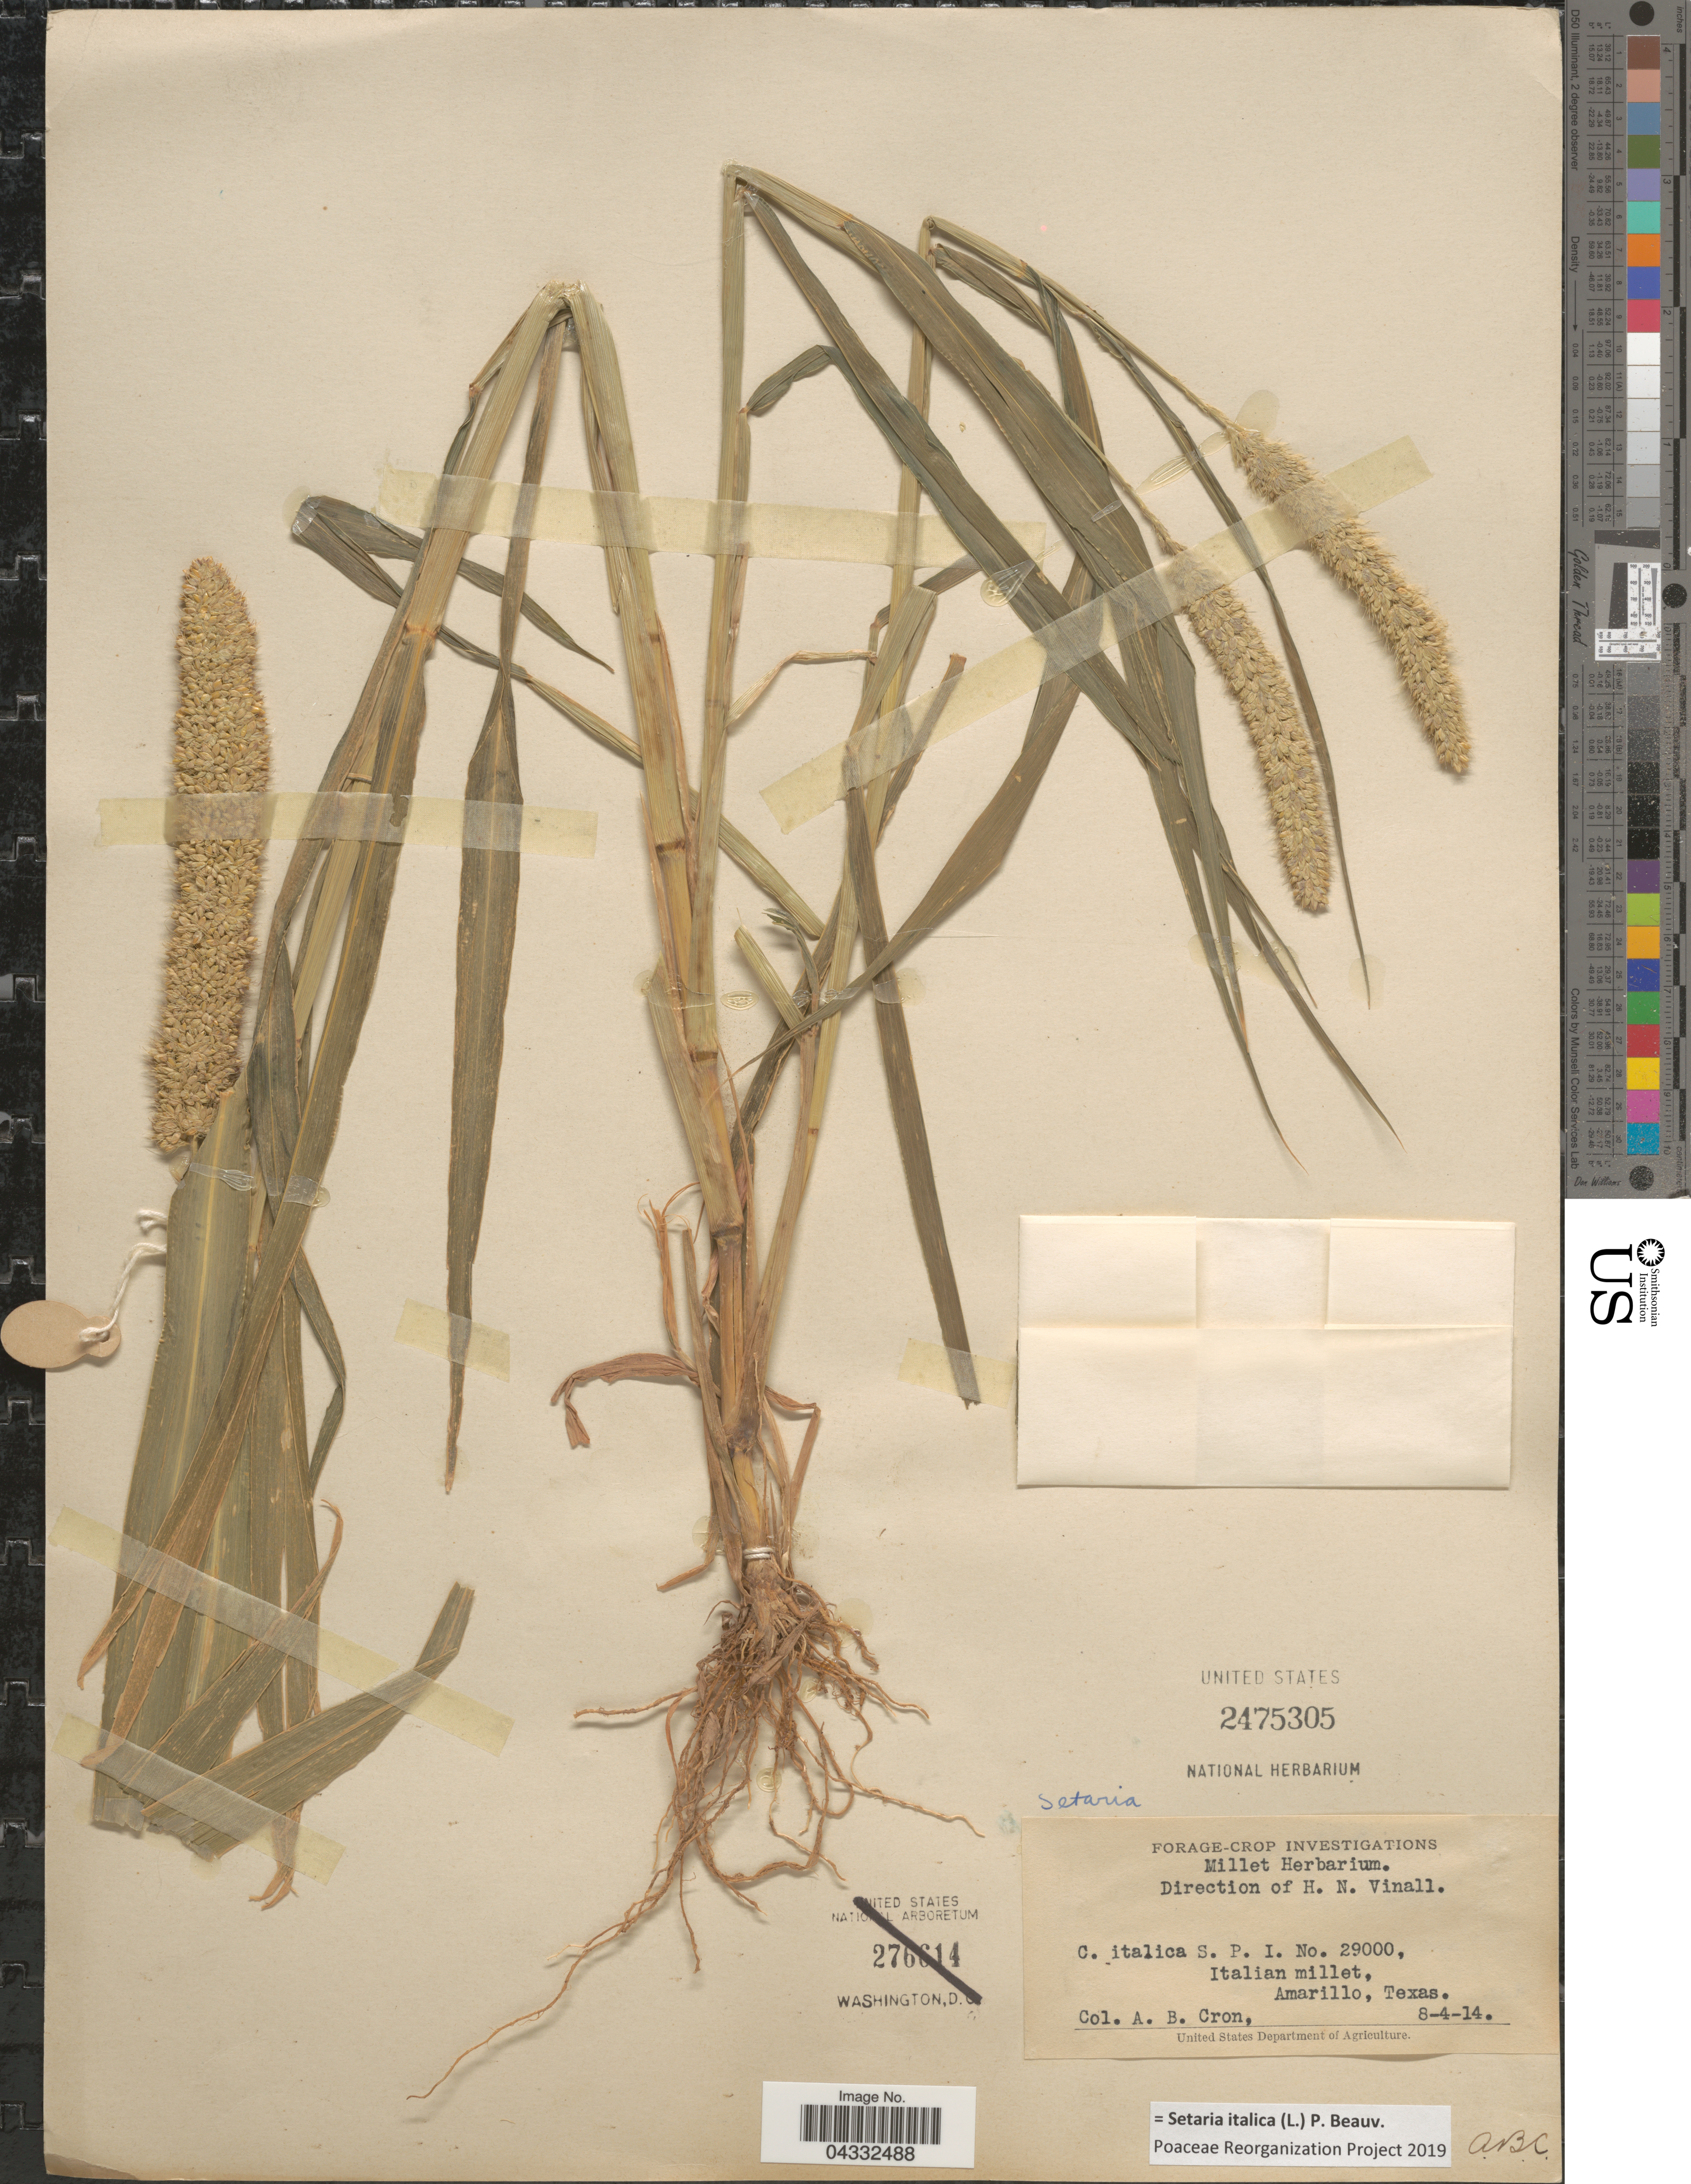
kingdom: Plantae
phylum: Tracheophyta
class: Liliopsida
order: Poales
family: Poaceae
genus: Setaria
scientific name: Setaria italica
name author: (L.) P. Beauv.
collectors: A. Cron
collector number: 29000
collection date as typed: Transcribed d/m/y: 4/8/14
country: United States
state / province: Texas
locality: Amarillo.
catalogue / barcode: US 2475305